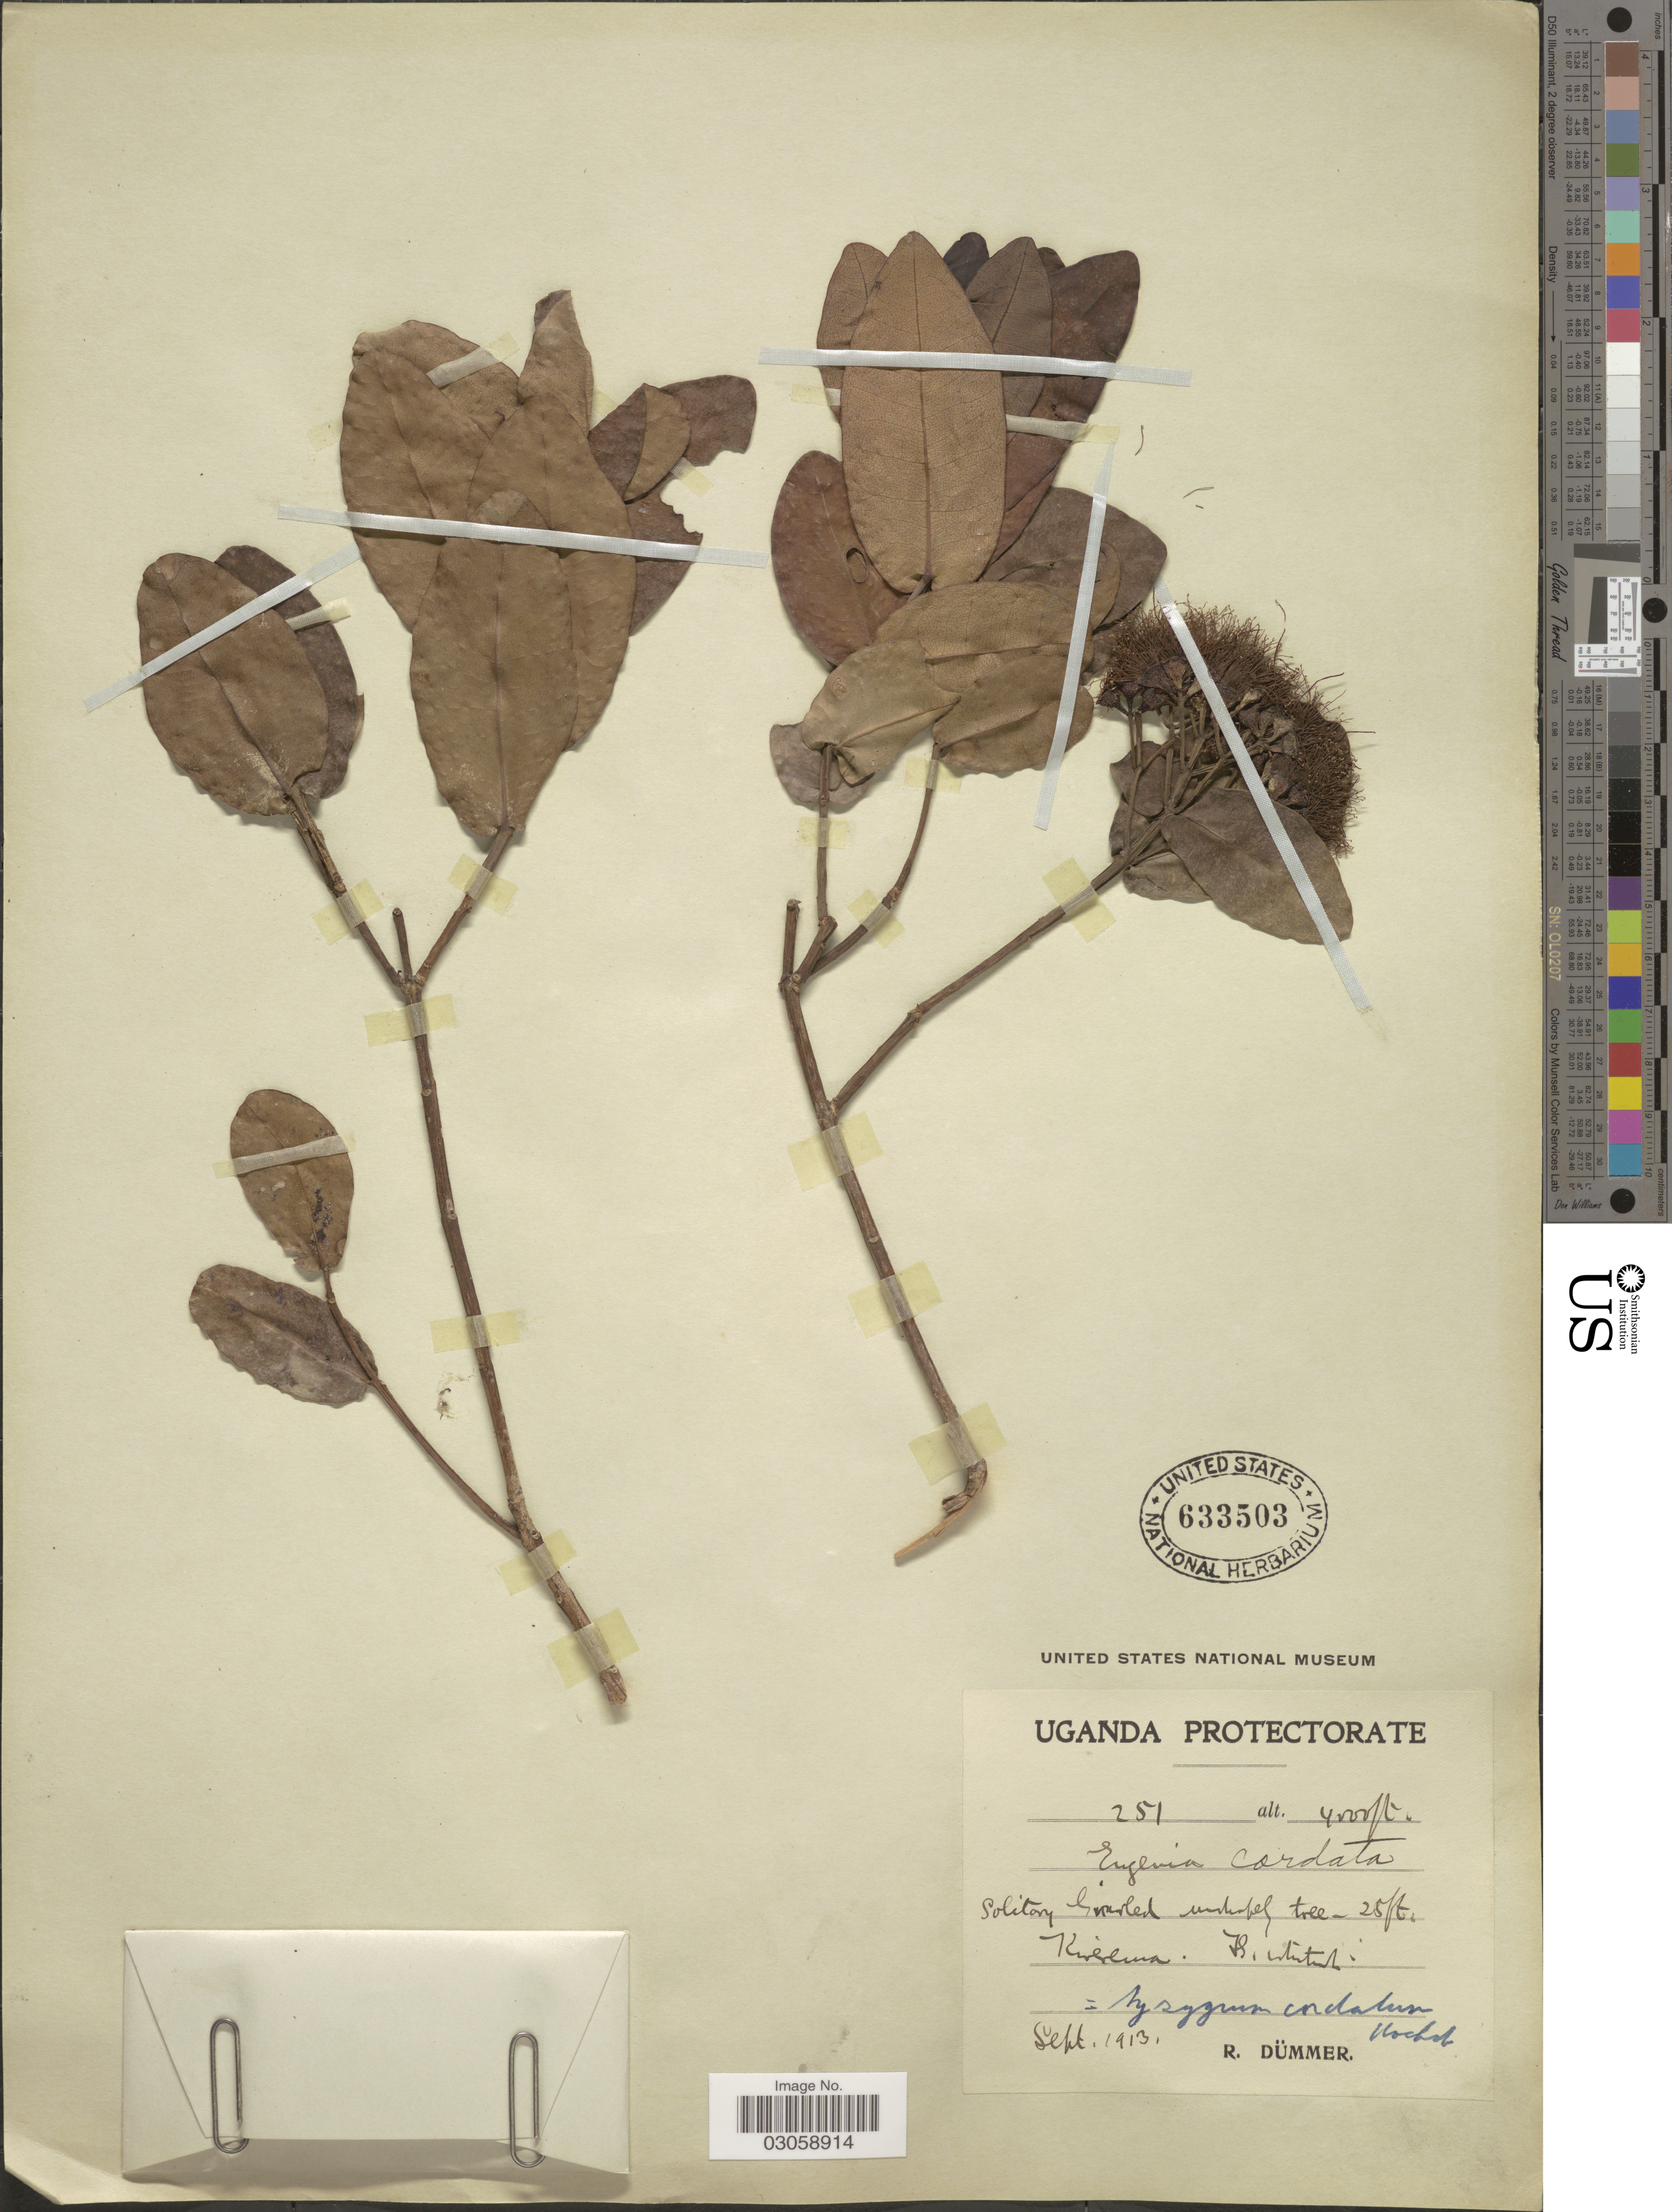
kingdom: Plantae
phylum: Tracheophyta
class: Magnoliopsida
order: Myrtales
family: Myrtaceae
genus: Syzygium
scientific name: Syzygium cordatum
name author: Hochst. ex Krauss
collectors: R. A. Dümmer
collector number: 251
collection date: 1913-09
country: Uganda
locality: Uganda Protectorate, Kirerema.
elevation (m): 1219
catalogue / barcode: US 633503